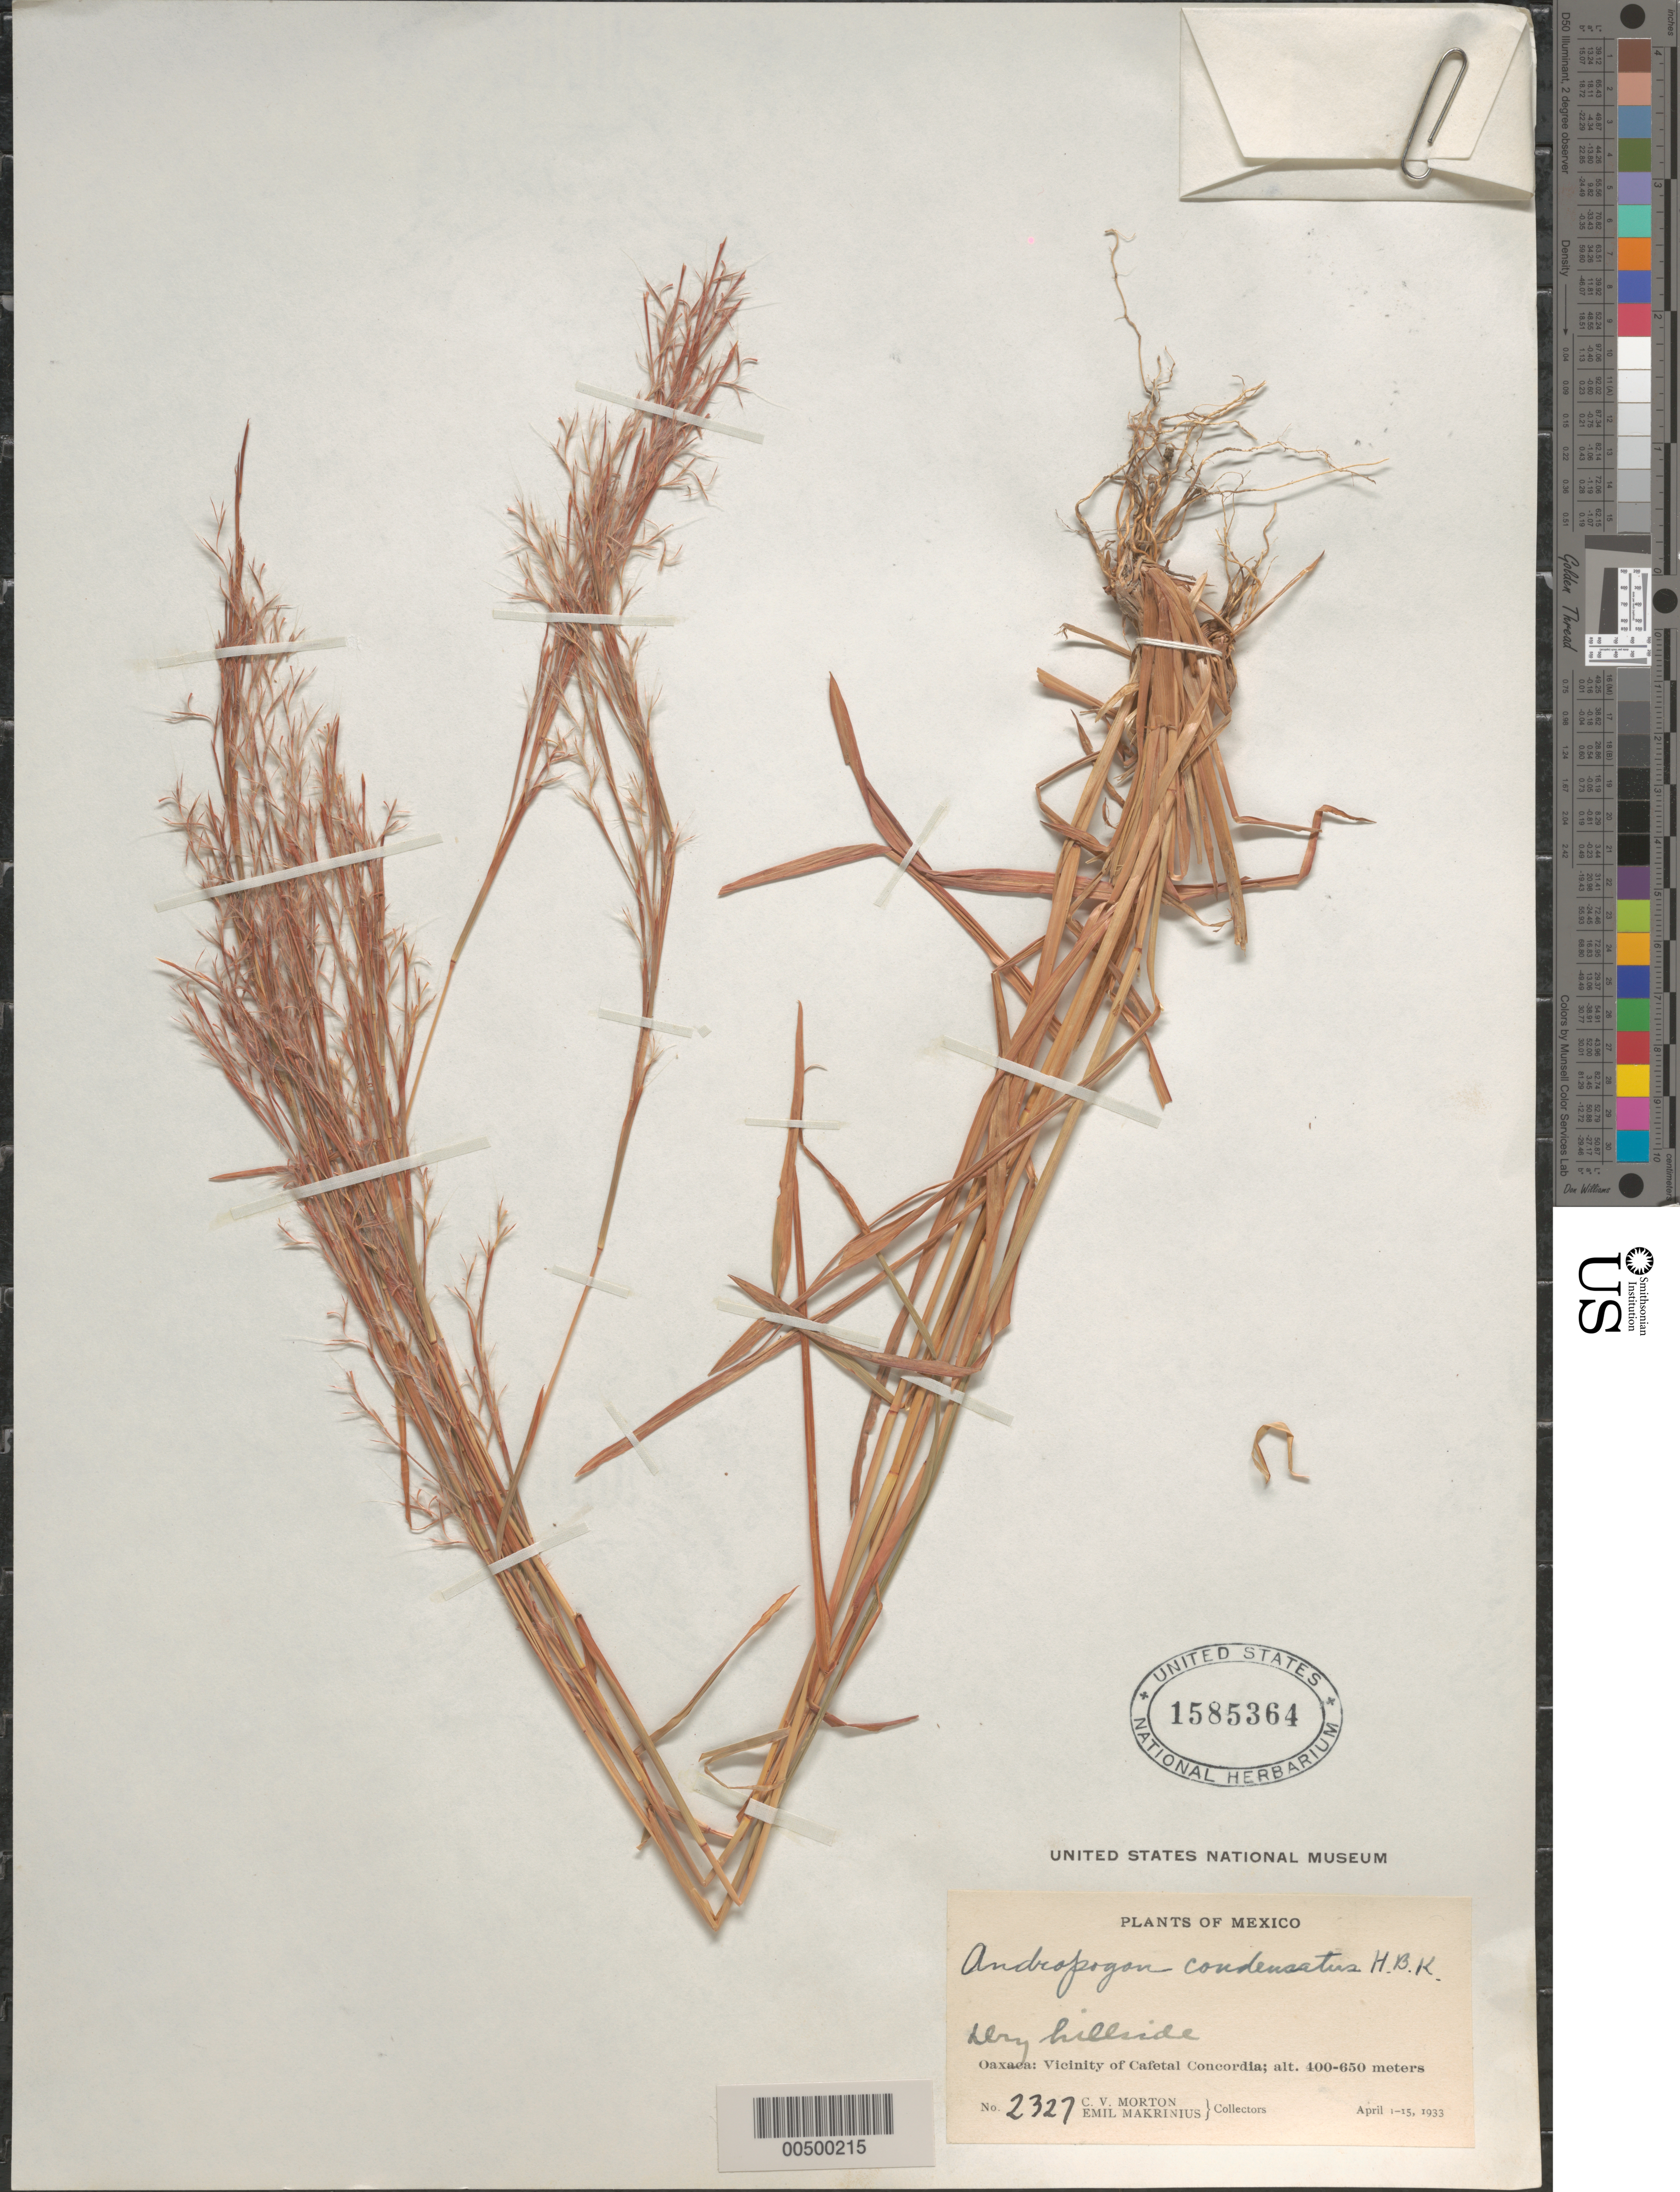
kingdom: Plantae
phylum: Tracheophyta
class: Liliopsida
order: Poales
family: Poaceae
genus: Schizachyrium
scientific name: Schizachyrium condensatum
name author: (Kunth) Nees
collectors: C. V. Morton & E. Makrinius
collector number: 2327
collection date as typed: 1 Apr 1933 to 15 Apr 1933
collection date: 1933-04-01/1933-04-15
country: Mexico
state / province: Oaxaca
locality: Vicinity of Cafetal Concordia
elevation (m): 400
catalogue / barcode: US 1585364